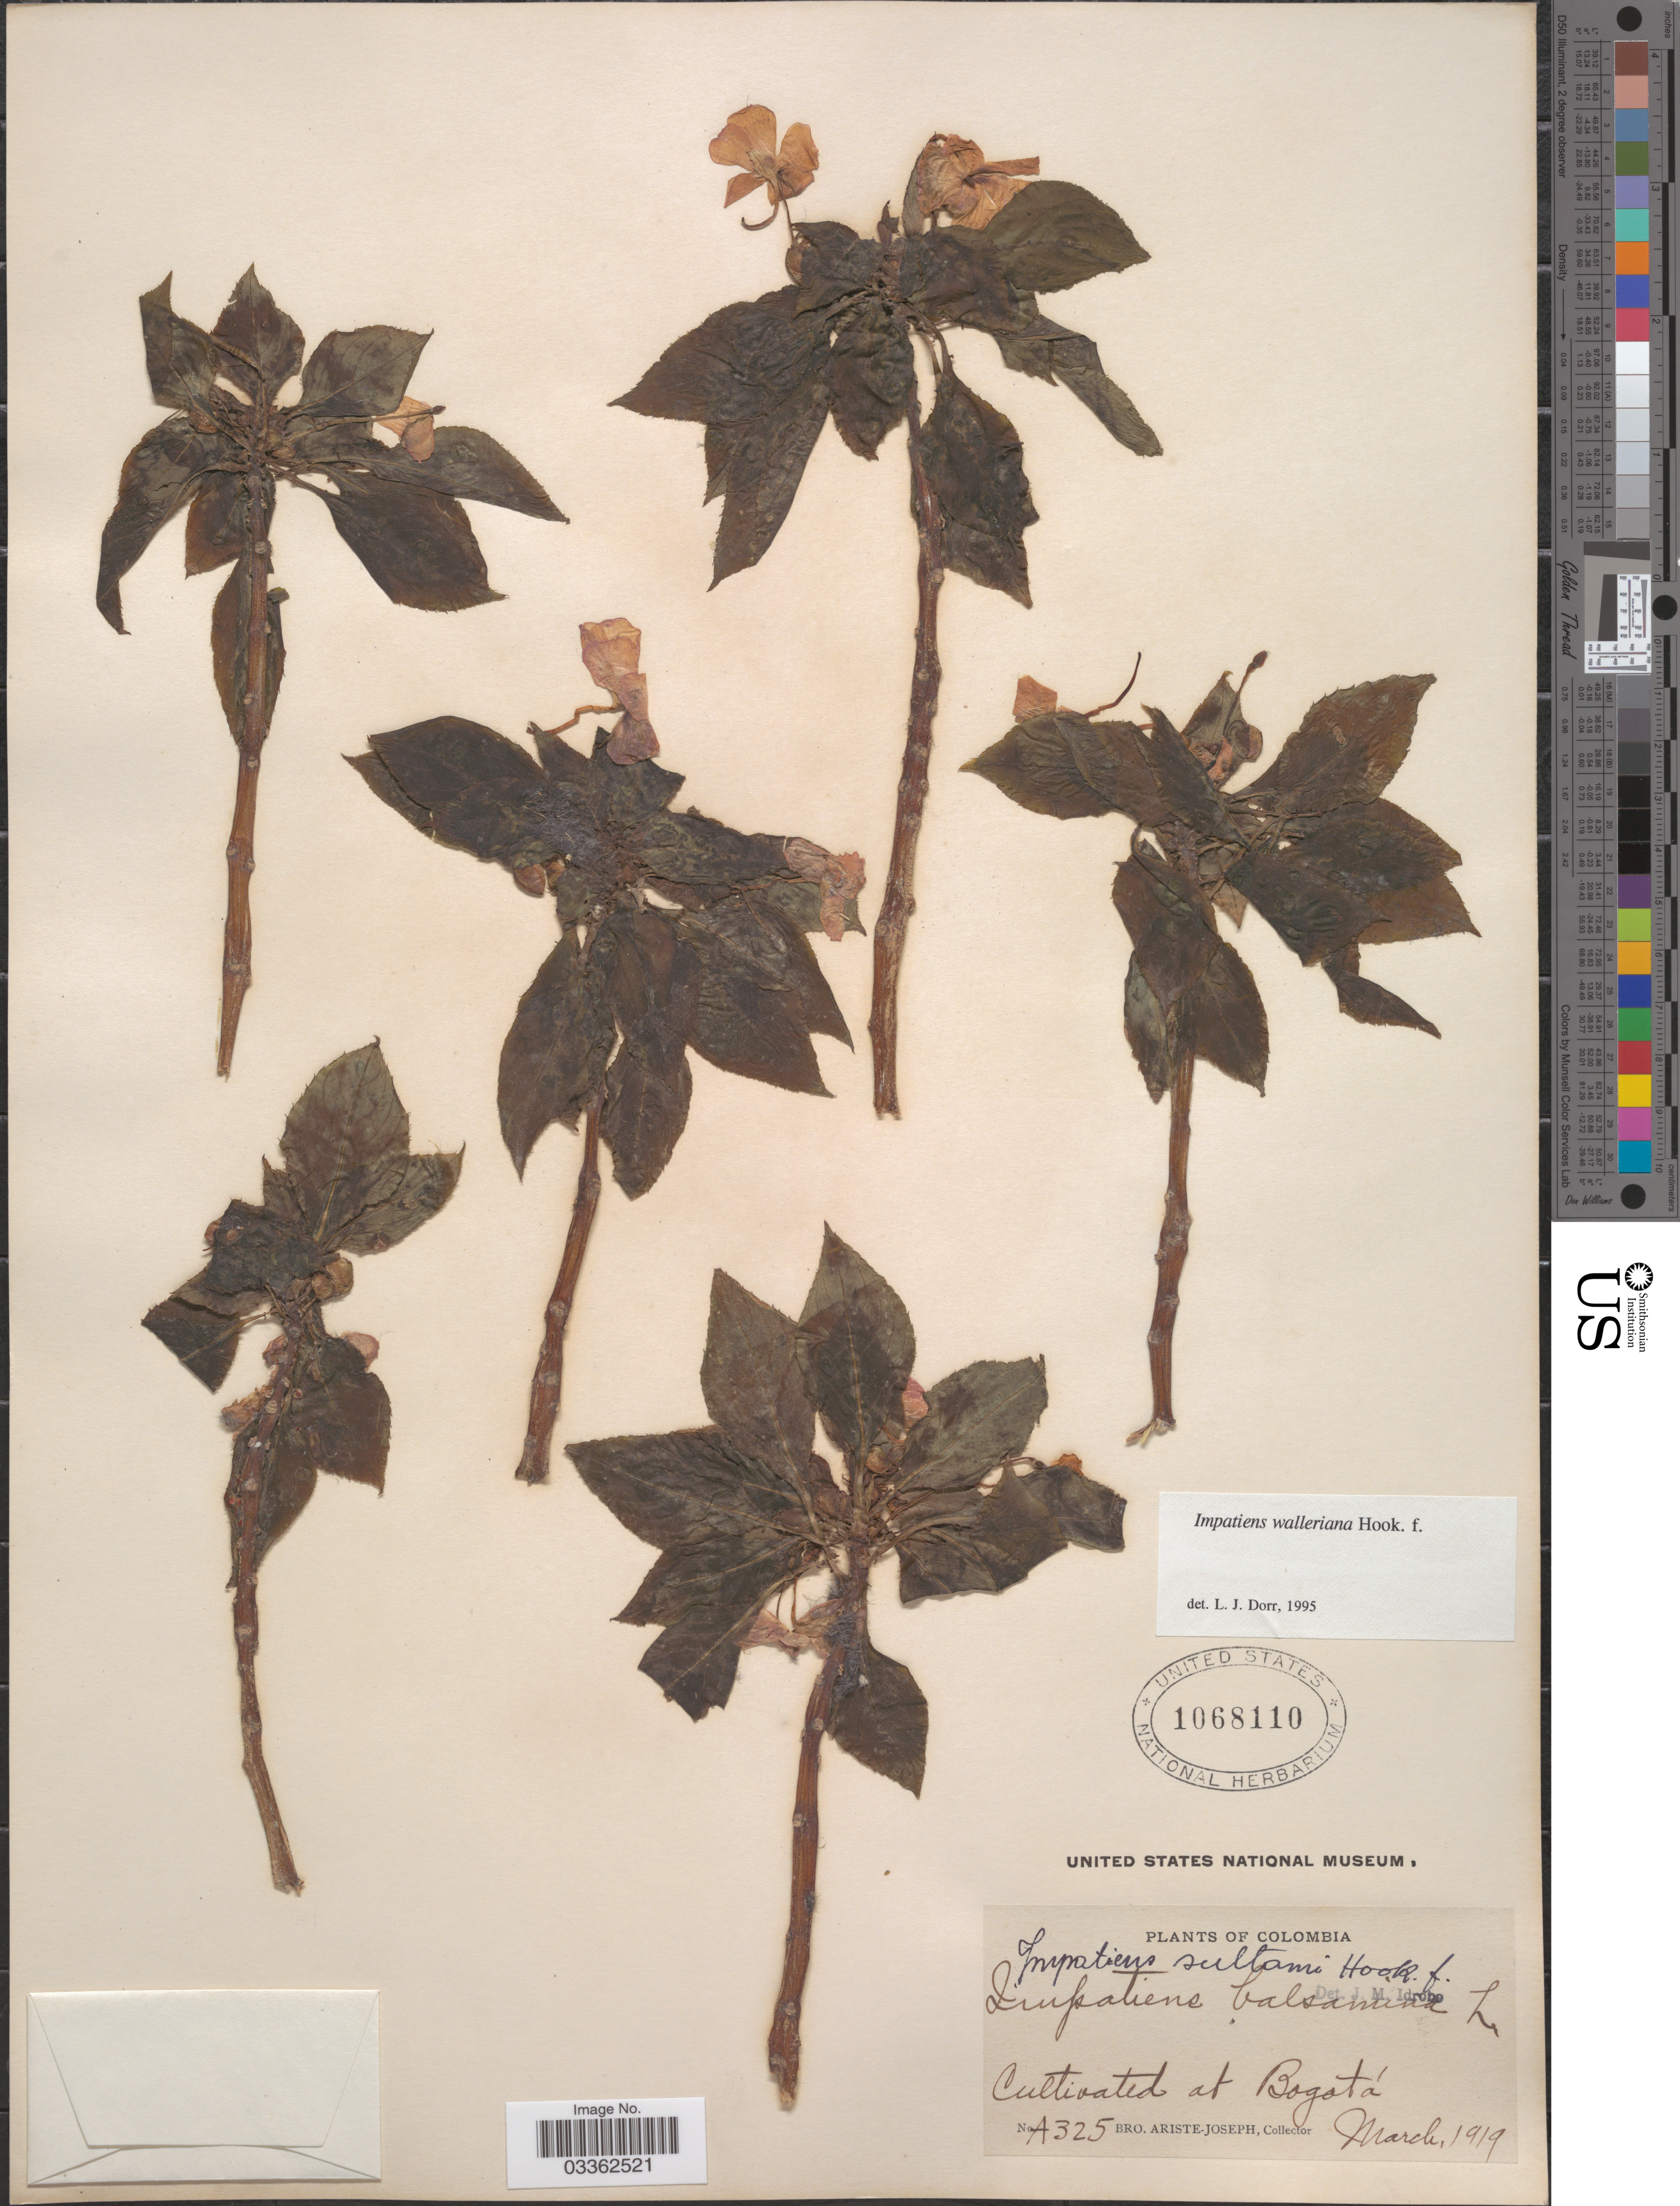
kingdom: Plantae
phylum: Tracheophyta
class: Magnoliopsida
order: Ericales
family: Balsaminaceae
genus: Impatiens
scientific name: Impatiens walleriana 'Super Elfin Red'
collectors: Bro. Ariste-Joseph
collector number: A325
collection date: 1919-03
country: Colombia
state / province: Bogota D.C.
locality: Cultivated at Bogota.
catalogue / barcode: US 1068110